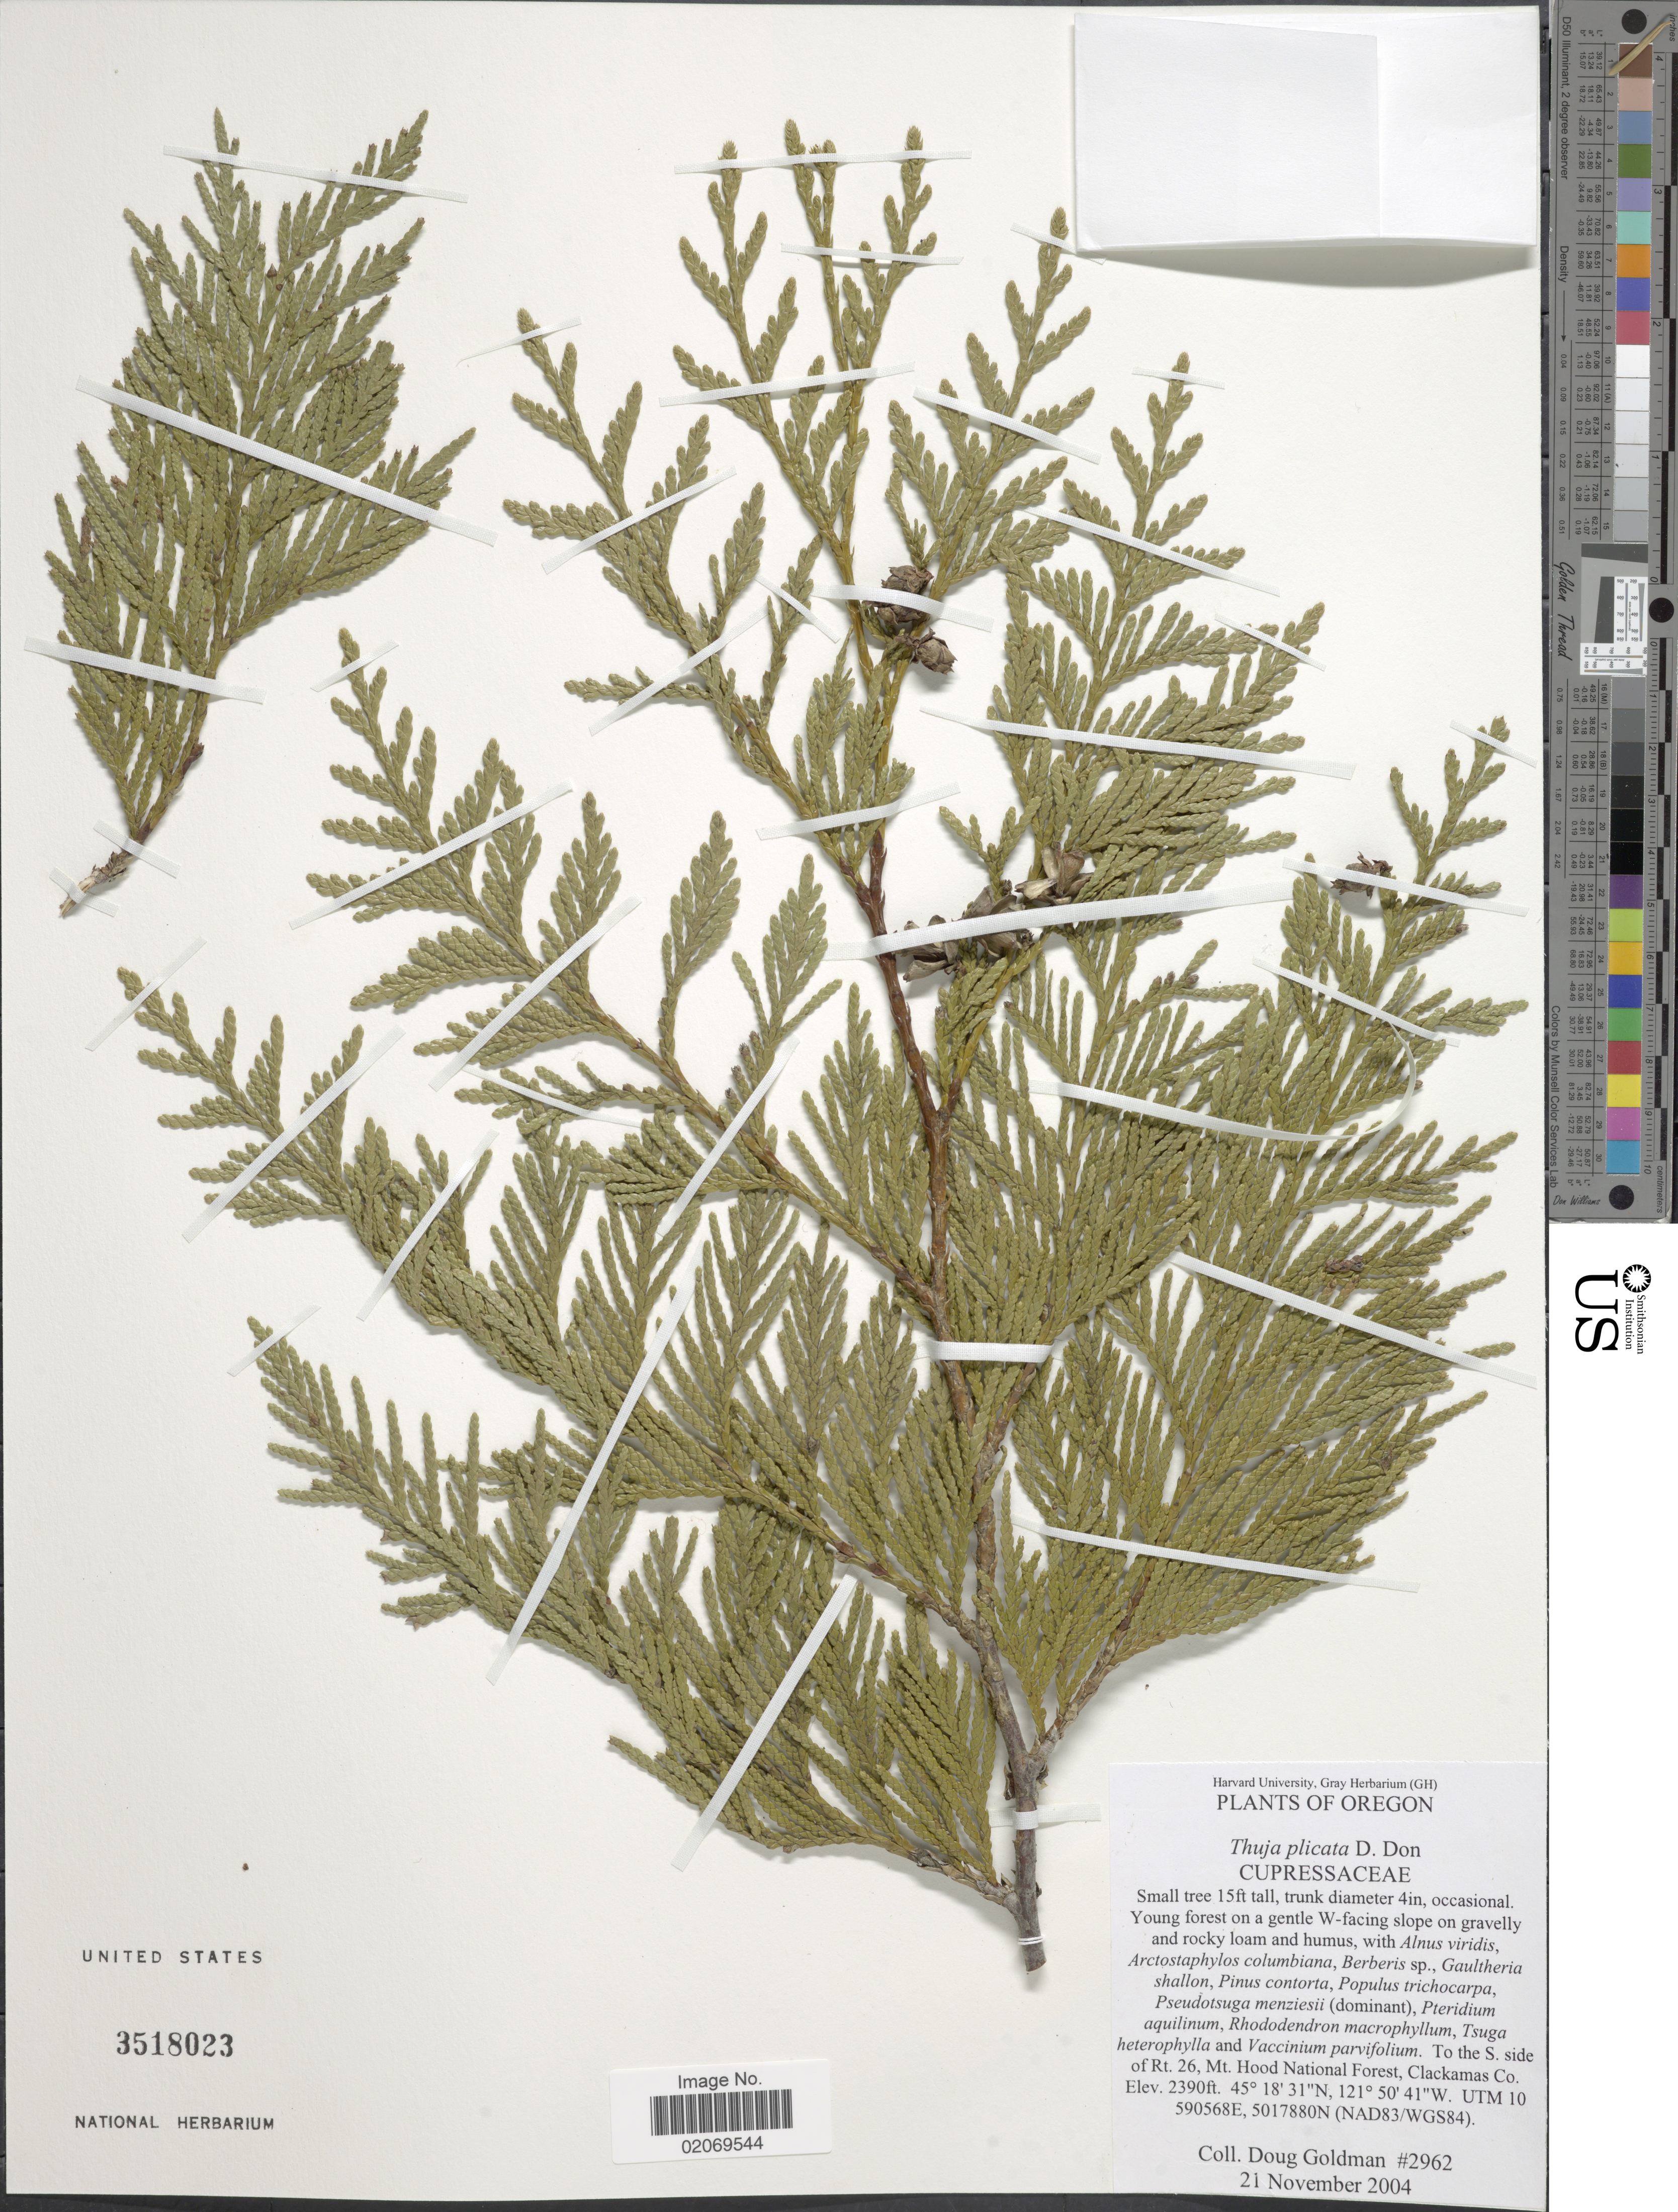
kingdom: Plantae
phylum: Tracheophyta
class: Pinopsida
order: Pinales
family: Cupressaceae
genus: Thuja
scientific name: Thuja plicata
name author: Donn & D. Don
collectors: D. Goldman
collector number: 2962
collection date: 2004-11-21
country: United States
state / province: Oregon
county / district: Clackamas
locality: To the S. side of Rt 26, Mt Hood National Forest, Clackamas Co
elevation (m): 728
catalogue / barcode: US 3518023